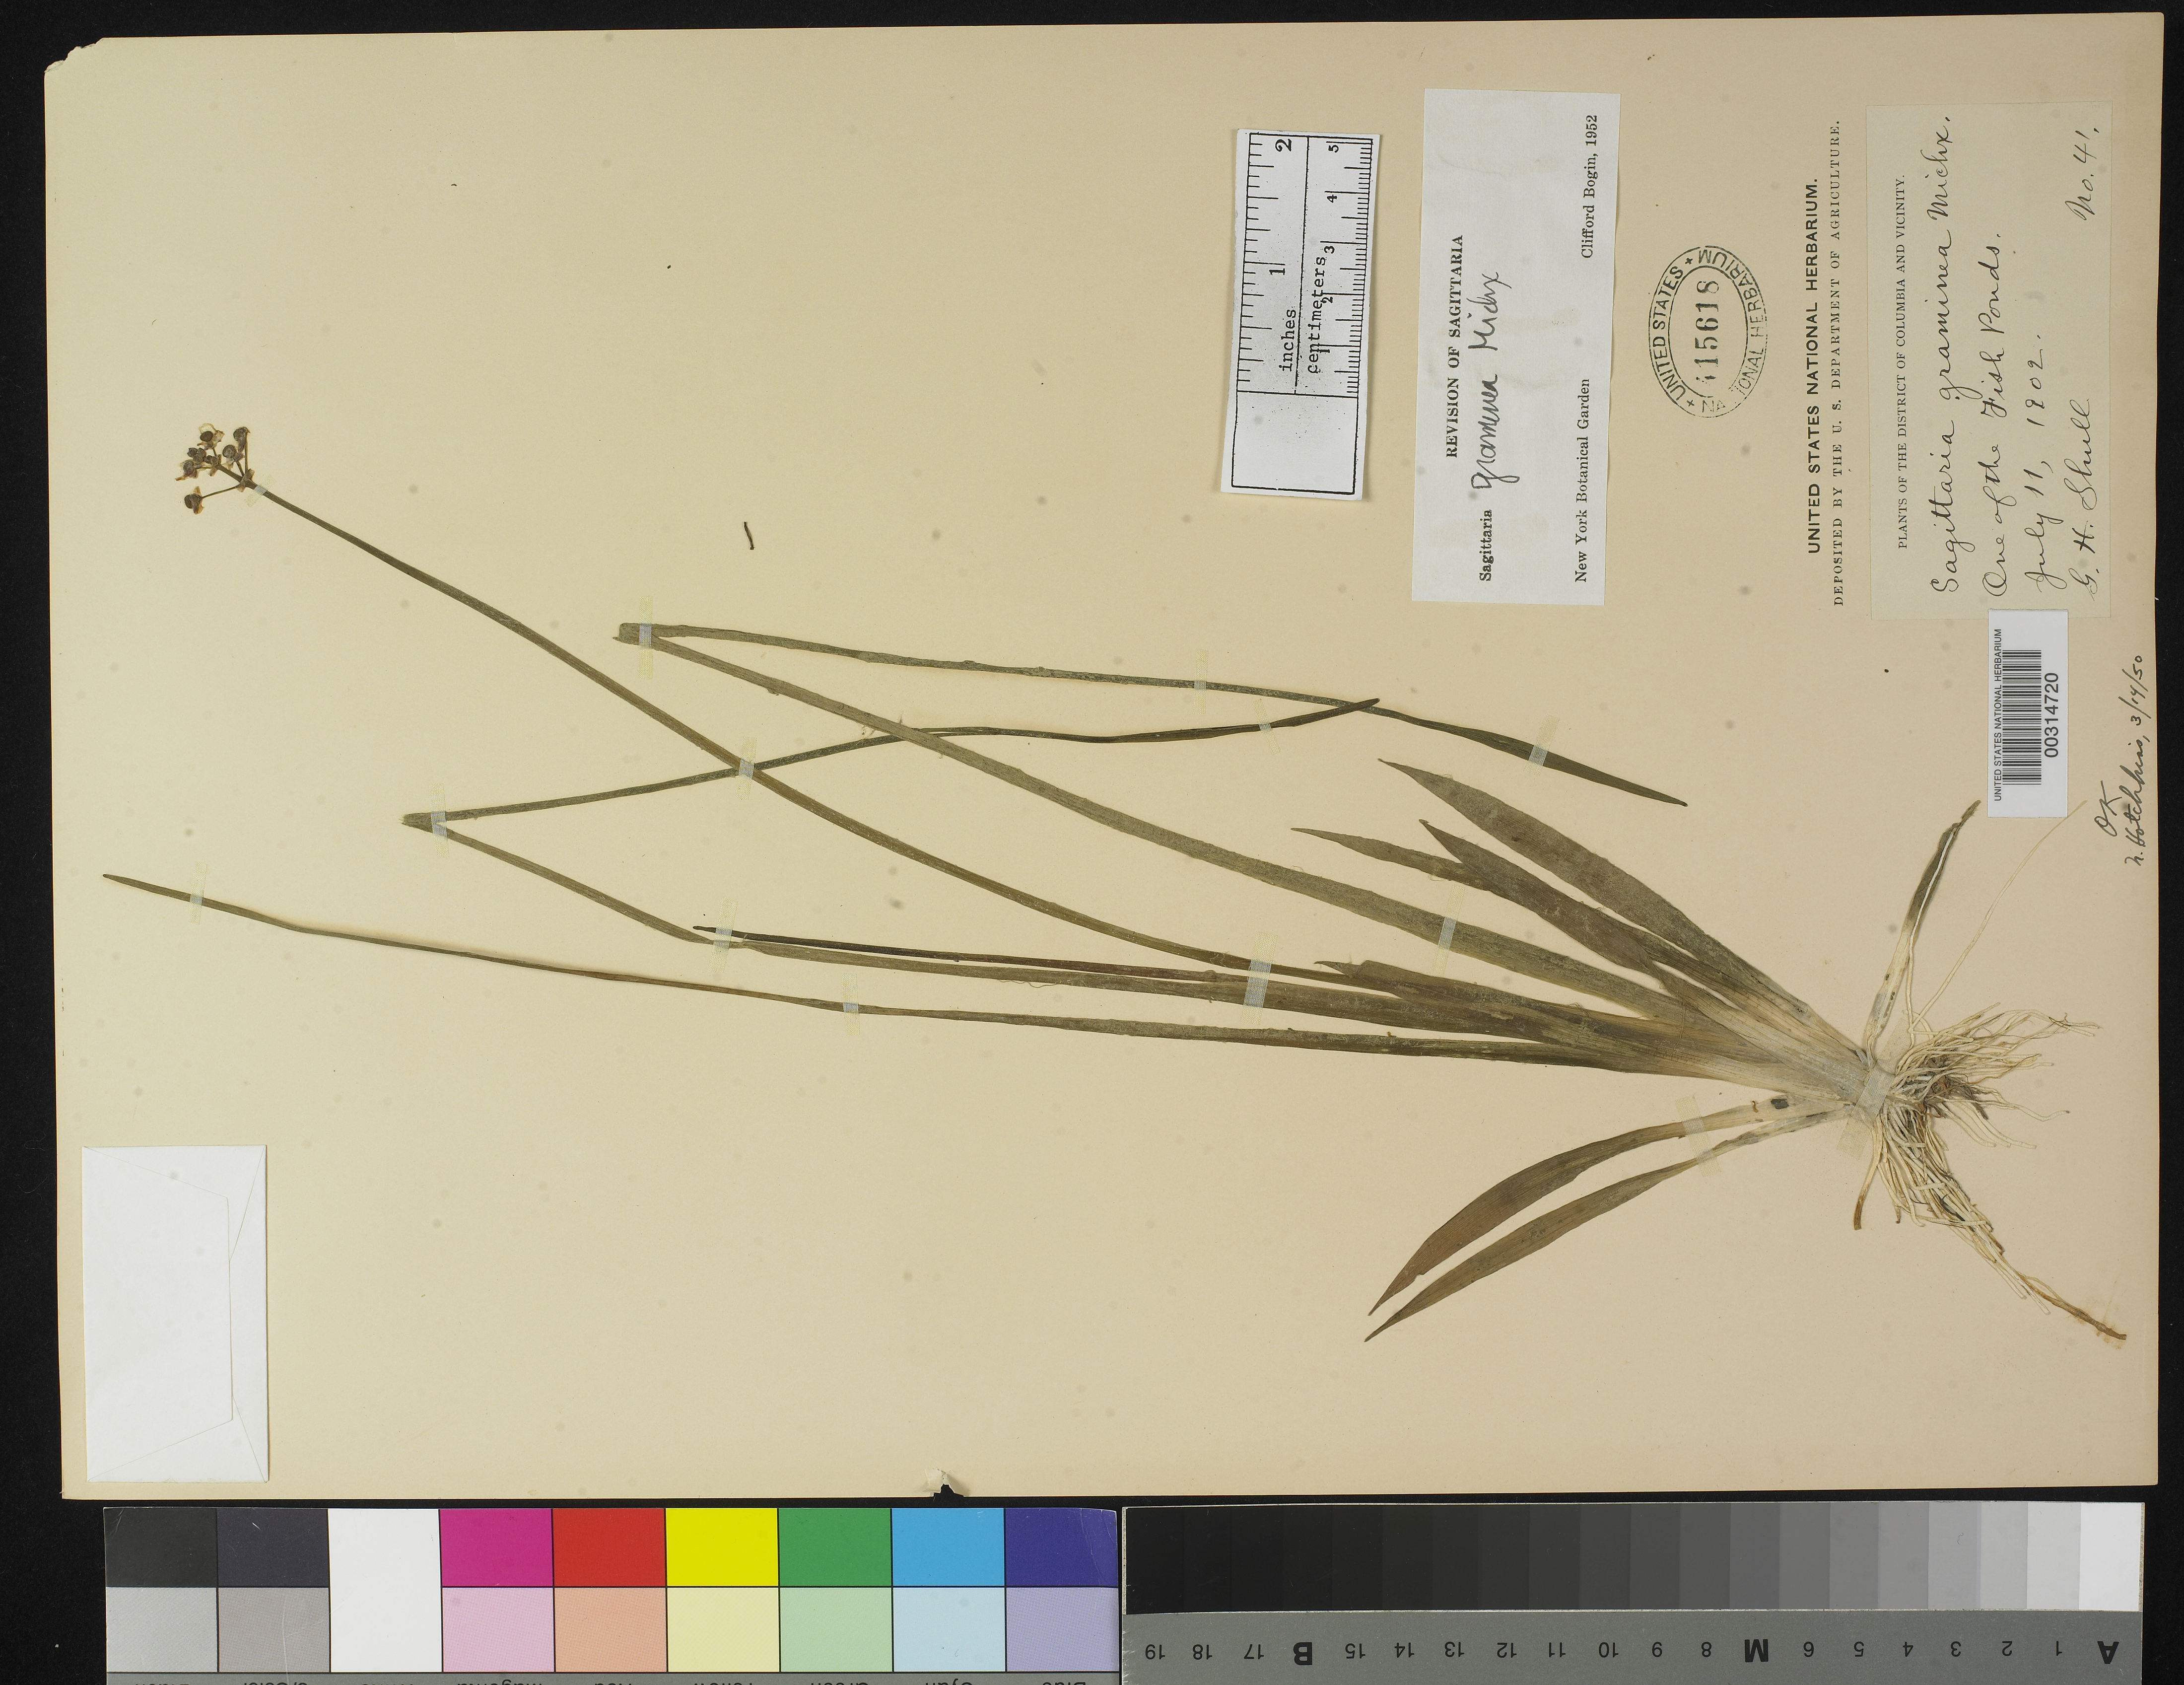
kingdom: Plantae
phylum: Tracheophyta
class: Liliopsida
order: Alismatales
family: Alismataceae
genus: Sagittaria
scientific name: Sagittaria graminea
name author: Michx.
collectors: G. H. Shull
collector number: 41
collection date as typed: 11 Jul 1902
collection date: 1902-07-11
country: United States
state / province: District of Columbia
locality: Fish Ponds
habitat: Fish pond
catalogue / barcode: US 415618